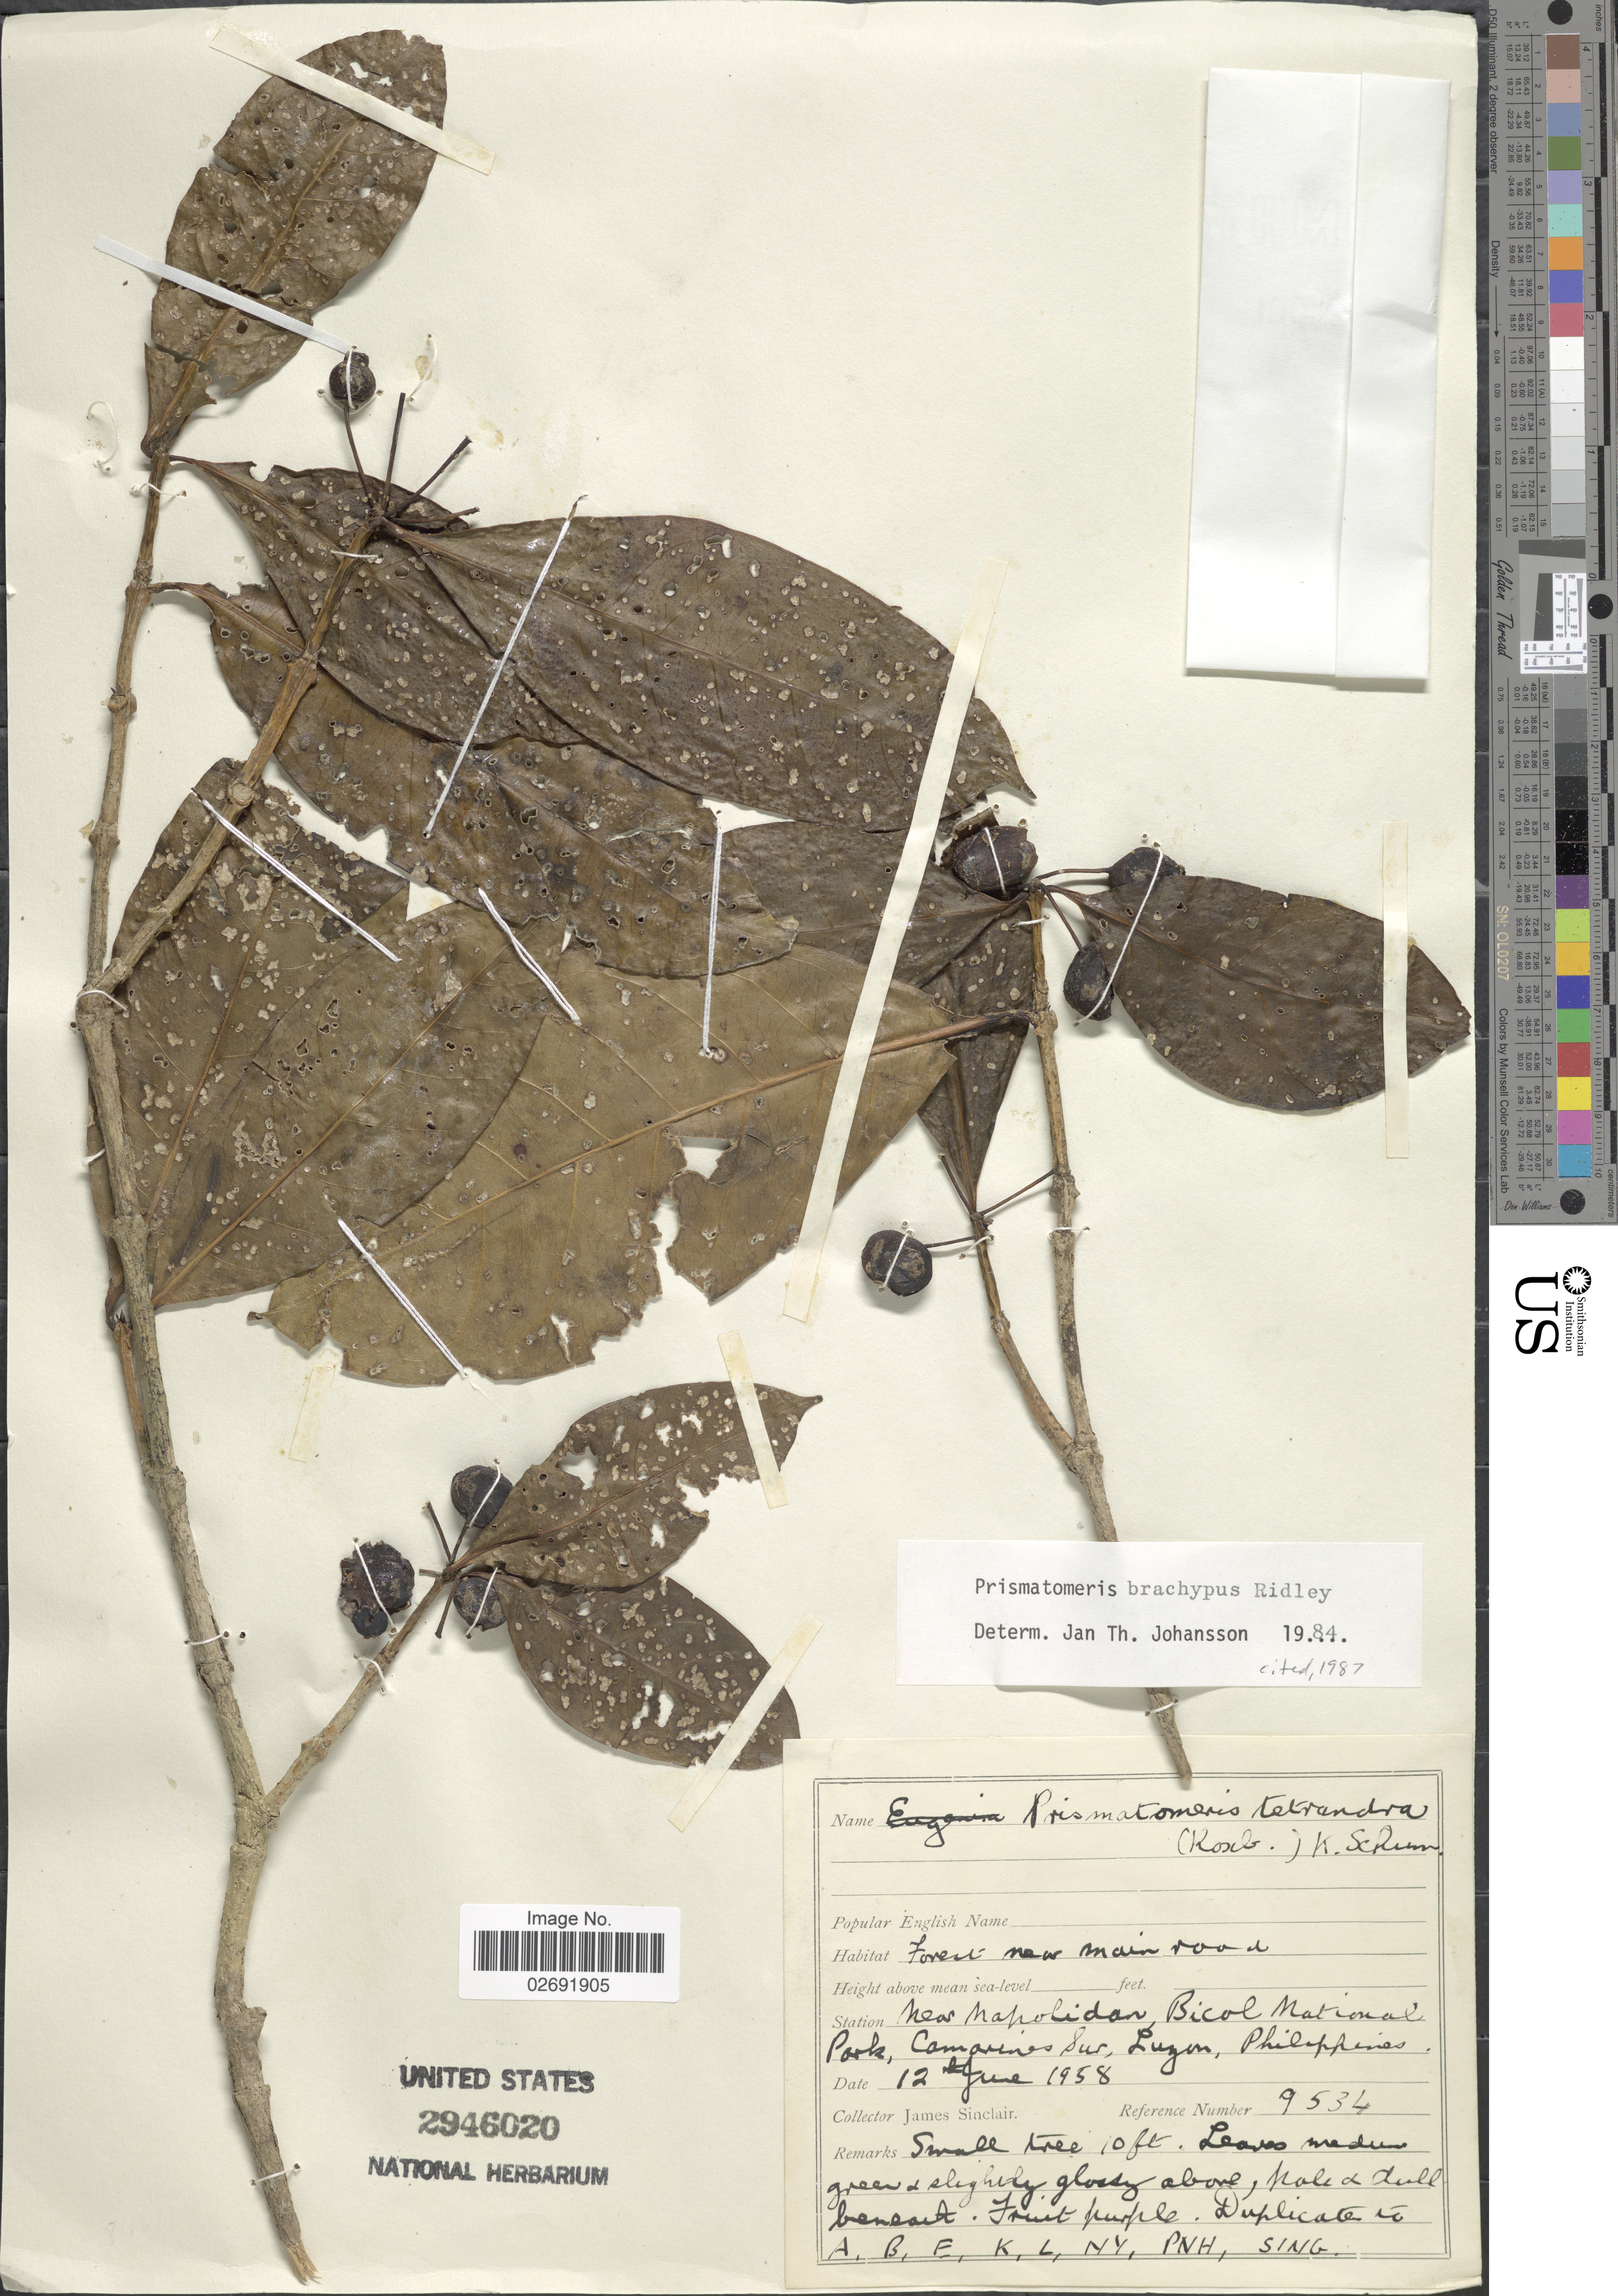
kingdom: Plantae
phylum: Tracheophyta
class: Magnoliopsida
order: Gentianales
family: Rubiaceae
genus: Prismatomeris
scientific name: Prismatomeris brachypus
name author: Ridl.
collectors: J. Sinclair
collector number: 9534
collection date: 1958-06-12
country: Philippines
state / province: Bicol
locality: Near Napolidan, Bicol National Park, Camarines Sur, Luzon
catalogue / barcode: US 2946020